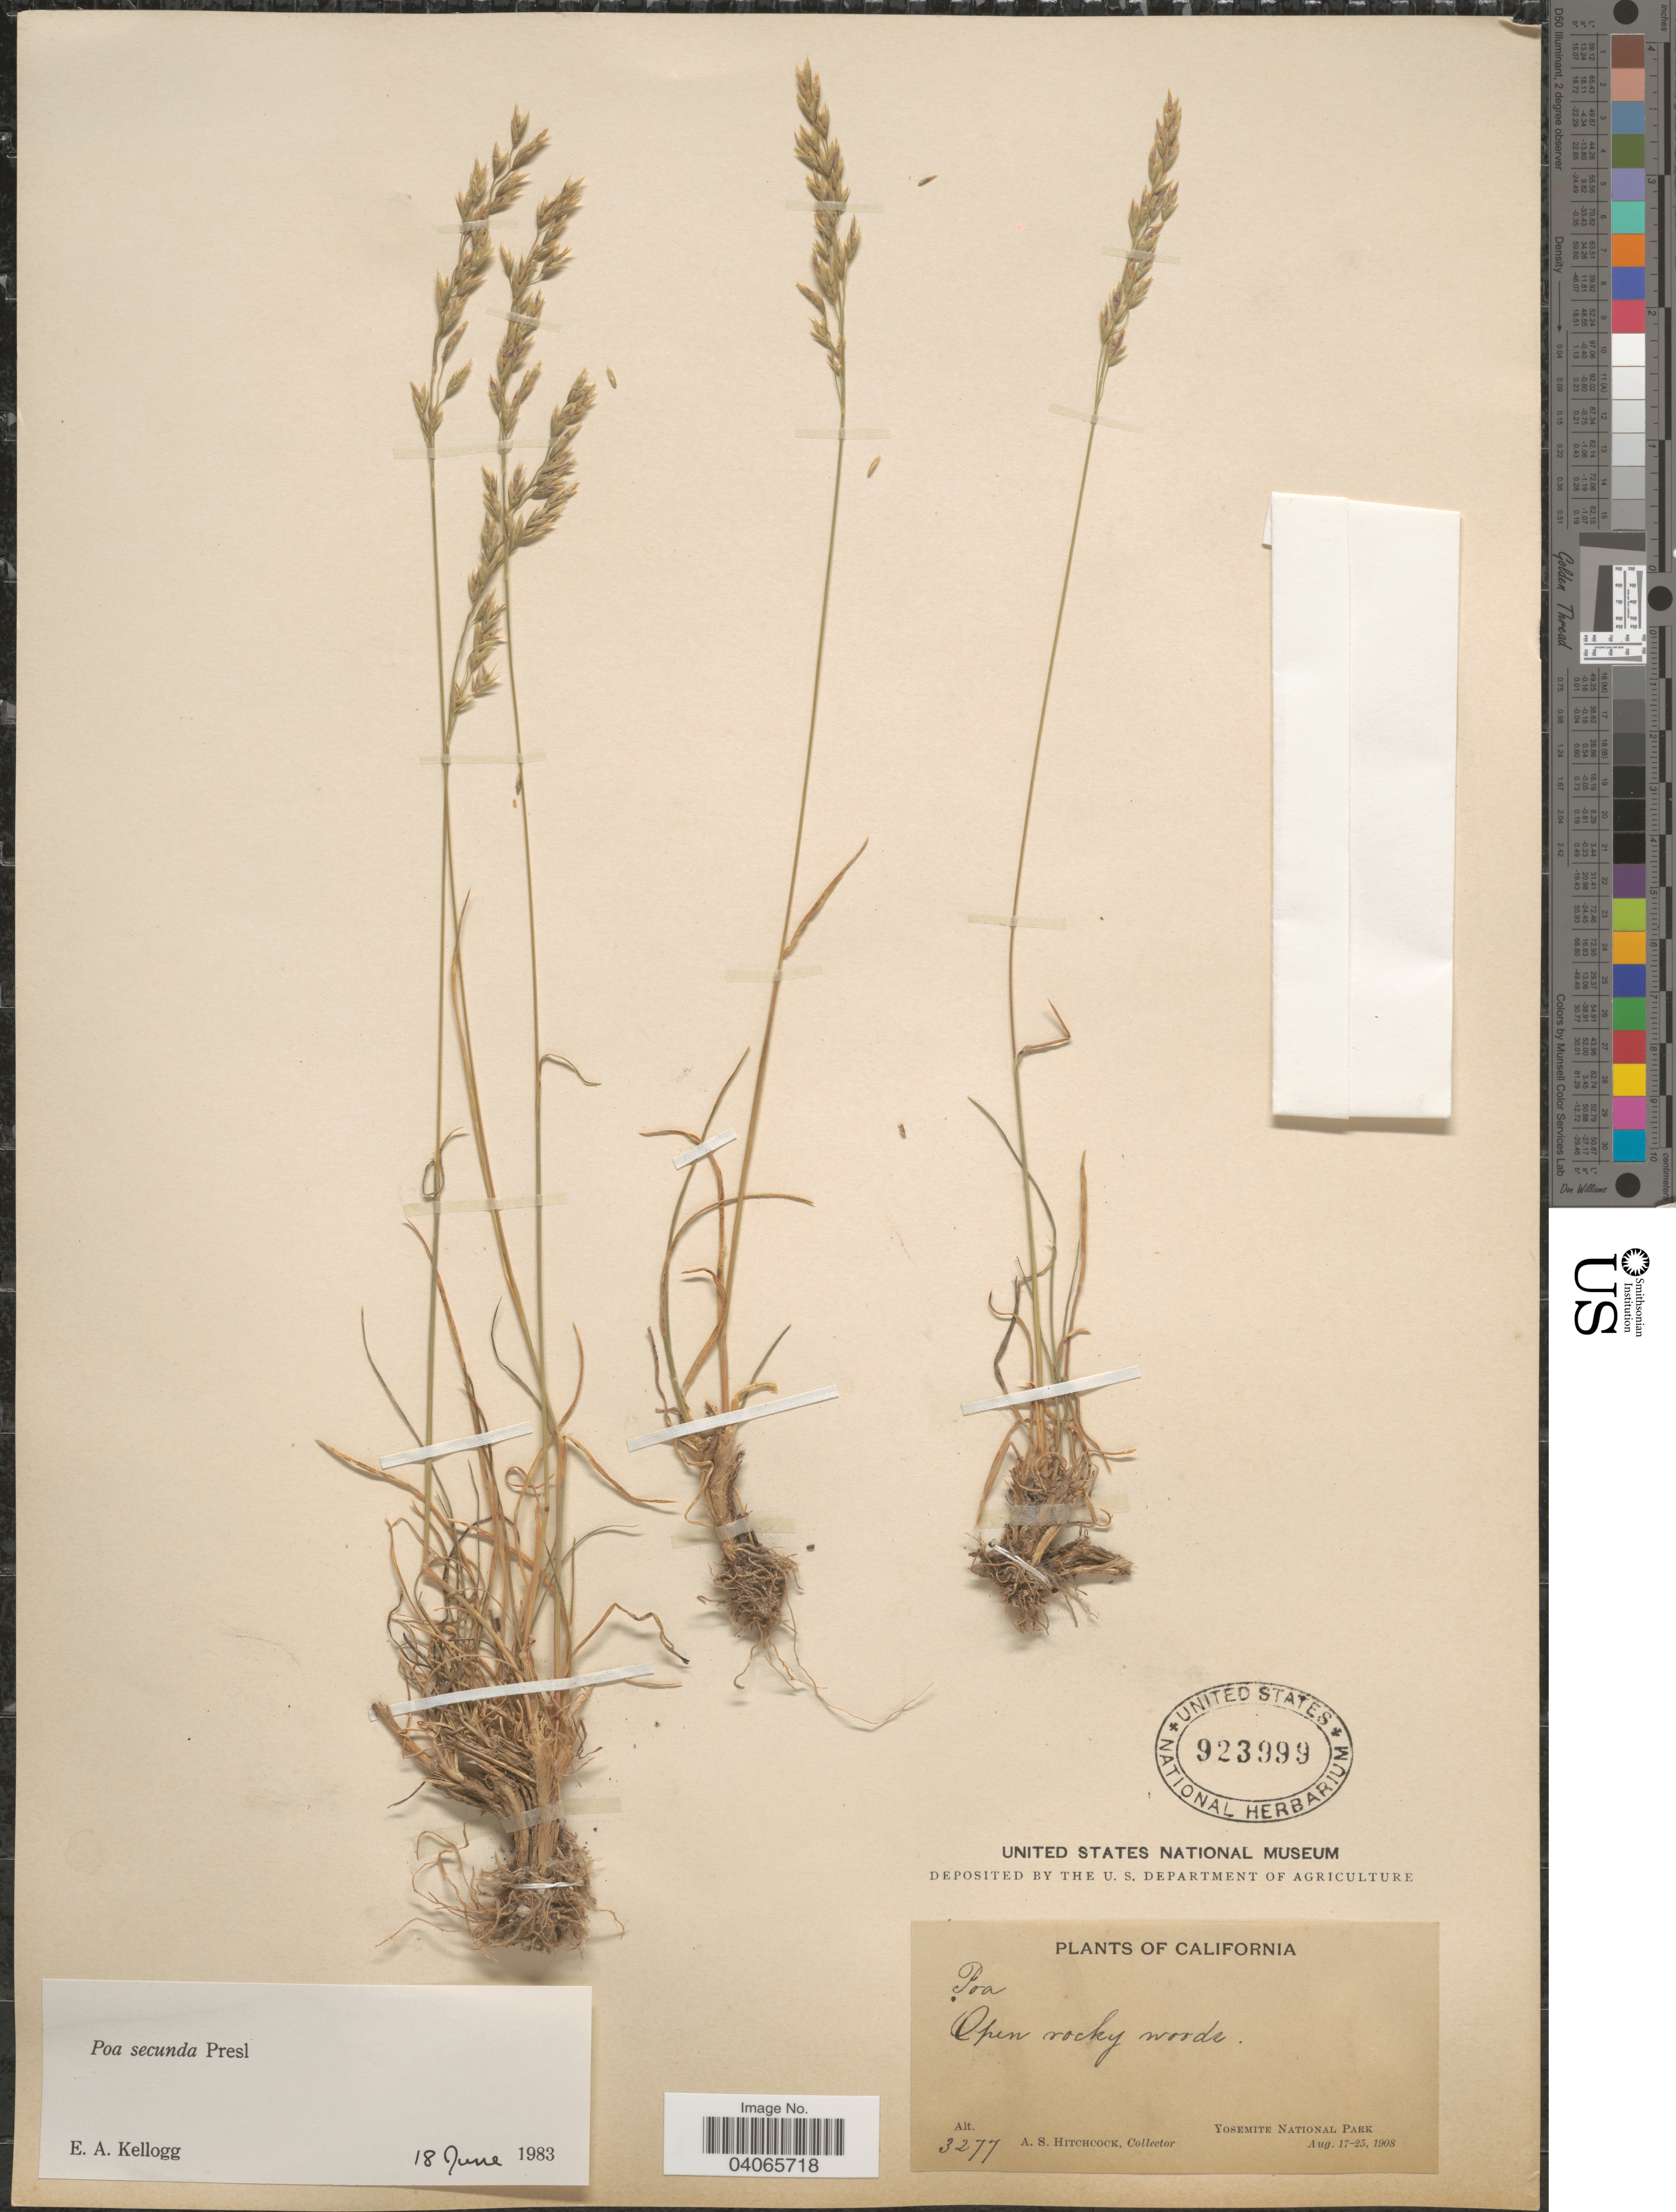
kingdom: Plantae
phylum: Tracheophyta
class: Liliopsida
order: Poales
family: Poaceae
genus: Poa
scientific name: Poa secunda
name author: J. Presl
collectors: A. S. Hitchcock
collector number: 3277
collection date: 1908-08-17/1908-08-25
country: United States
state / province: California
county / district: Mariposa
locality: Open rocky woods. Yosemite National Park.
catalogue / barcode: US 923999